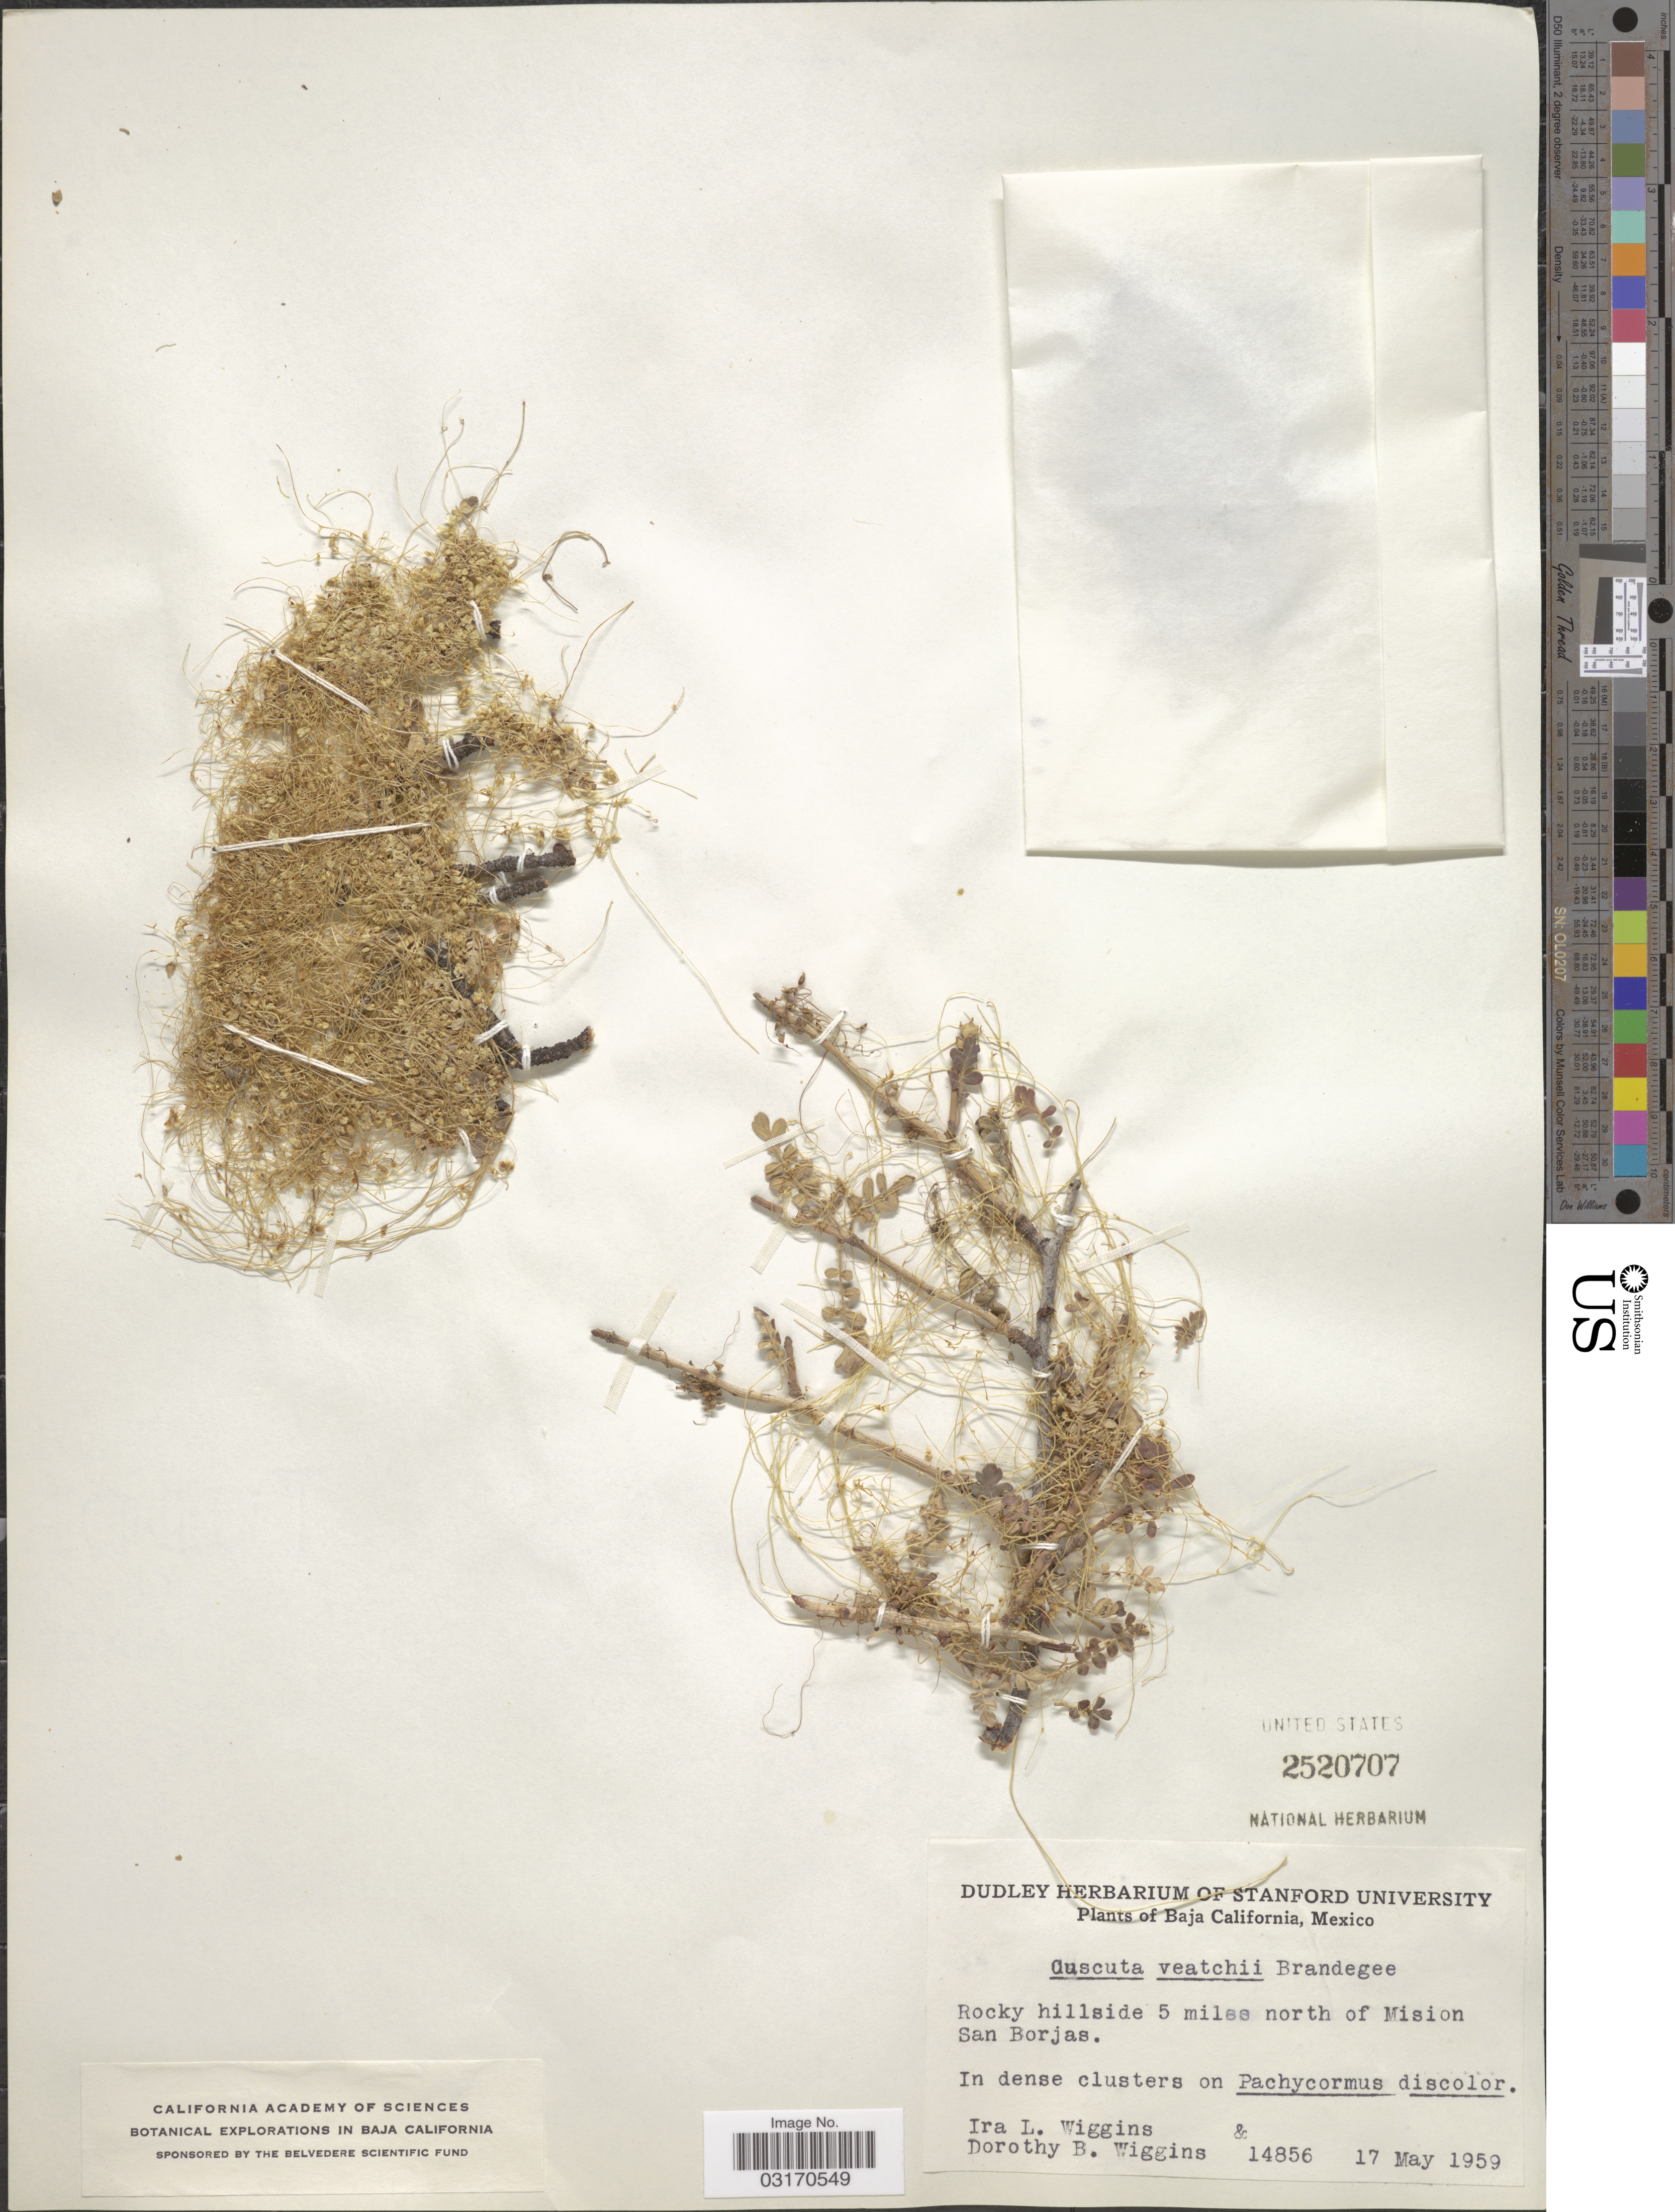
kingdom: Plantae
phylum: Tracheophyta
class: Magnoliopsida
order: Solanales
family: Convolvulaceae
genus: Cuscuta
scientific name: Cuscuta veatchii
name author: Brandegee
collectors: I. L. Wiggins & D. B. Wiggins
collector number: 14856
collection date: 1959-05-17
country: Mexico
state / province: Baja California Norte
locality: Rocky hillside 5 miles north of Mision San Borjas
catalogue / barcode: US 2520707